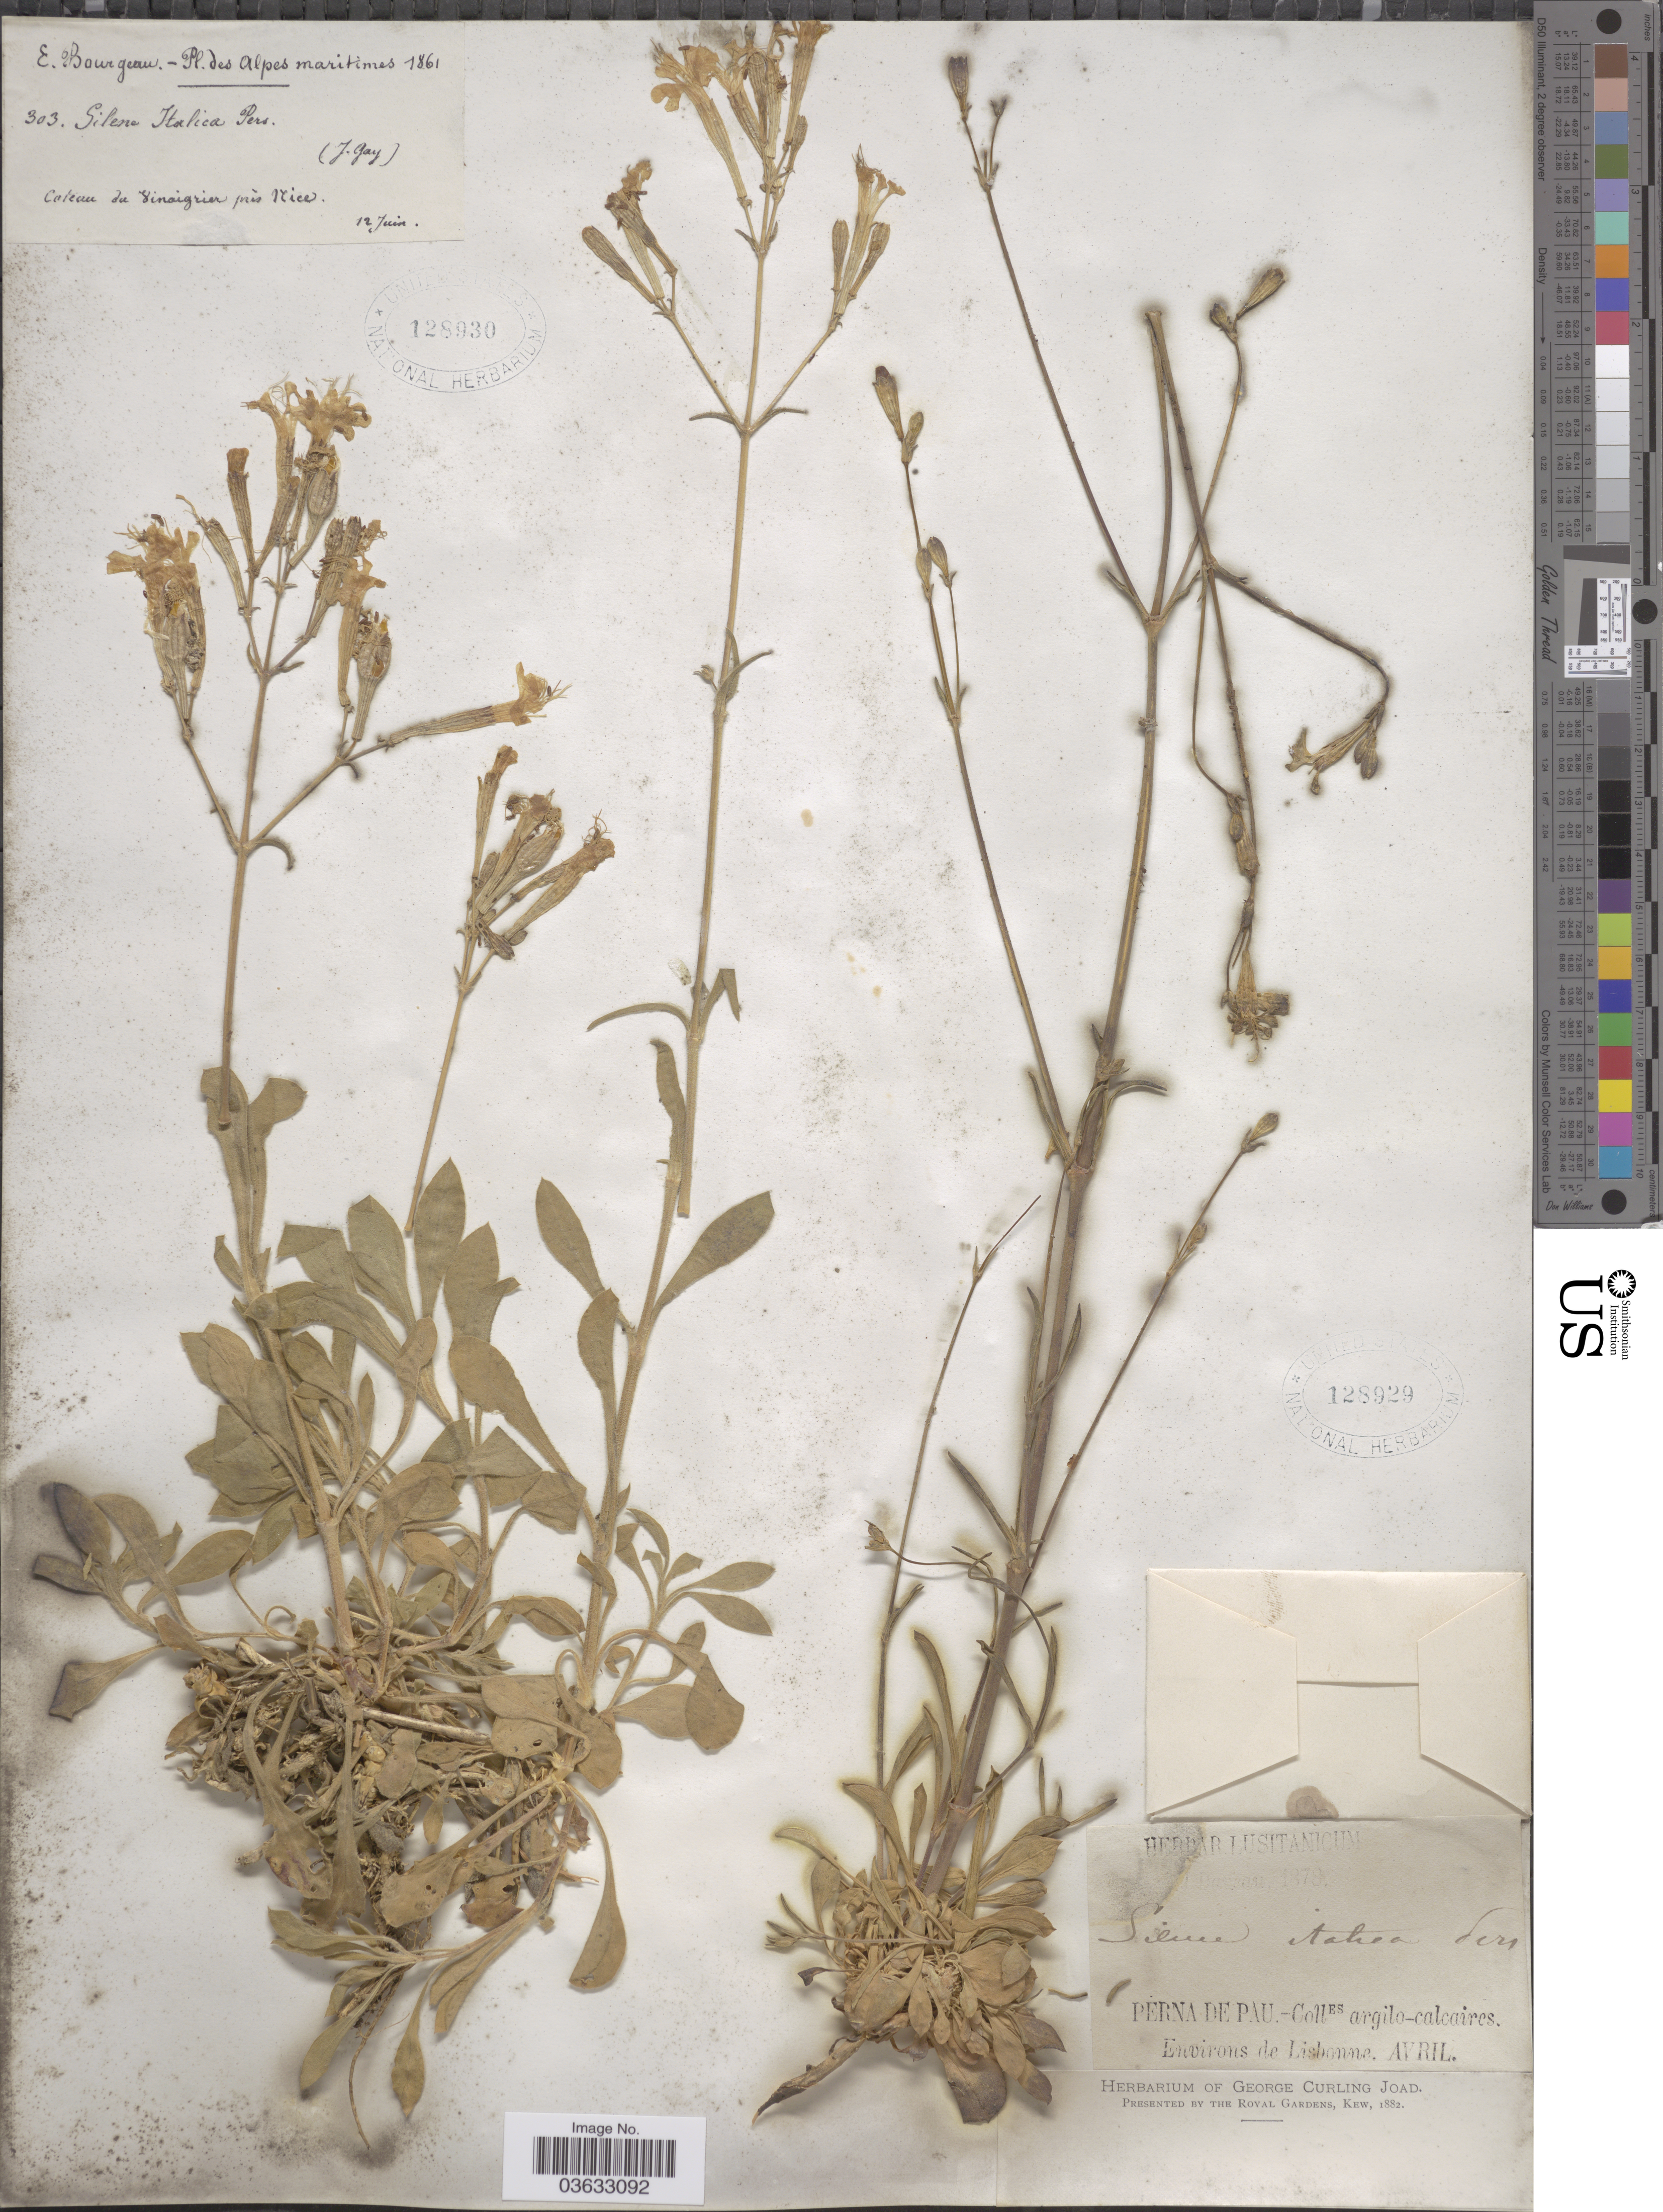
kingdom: Plantae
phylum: Tracheophyta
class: Magnoliopsida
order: Caryophyllales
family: Caryophyllaceae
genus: Silene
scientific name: Silene italica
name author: (L.) Pers.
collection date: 1878-04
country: Portugal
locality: Perna de Pau, Environs de Lisbonne.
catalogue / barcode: US 128929